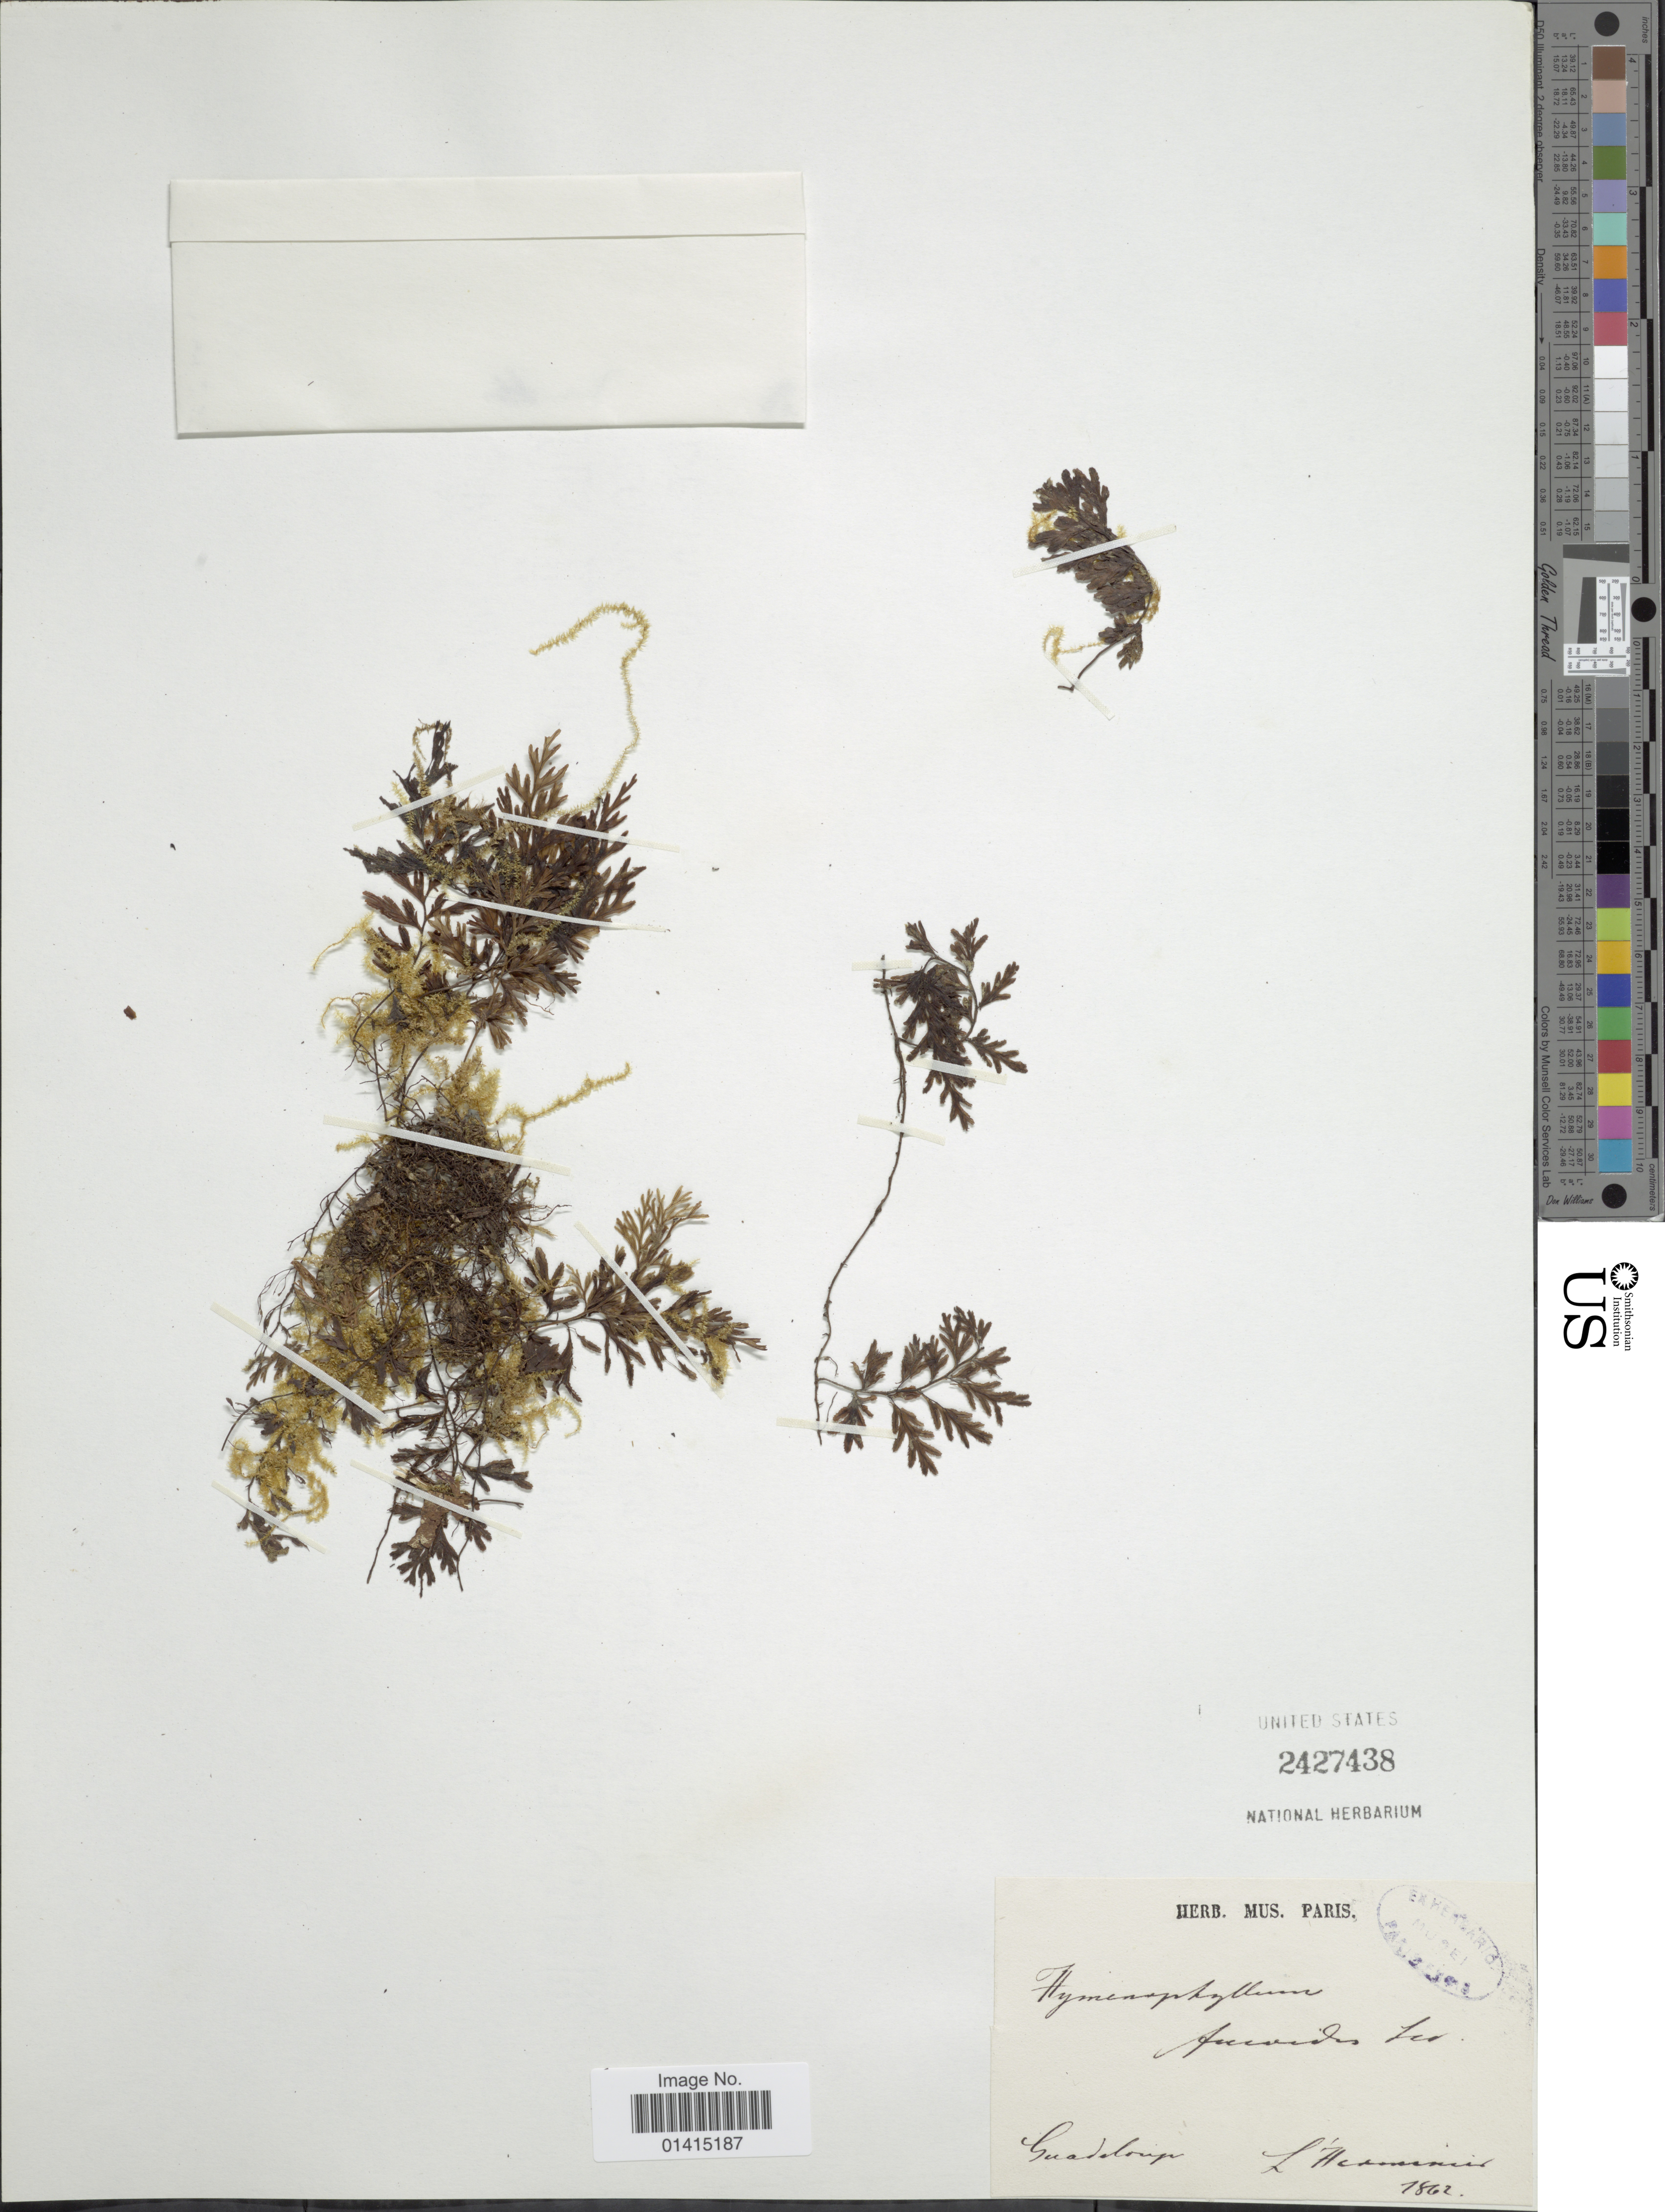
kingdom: Plantae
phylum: Tracheophyta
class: Polypodiopsida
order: Hymenophyllales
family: Hymenophyllaceae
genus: Hymenophyllum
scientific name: Hymenophyllum fucoides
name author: (Sw.) Sw.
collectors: F. L'Herminier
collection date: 1862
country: Guadeloupe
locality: Guadeloupe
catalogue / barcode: US 2427438